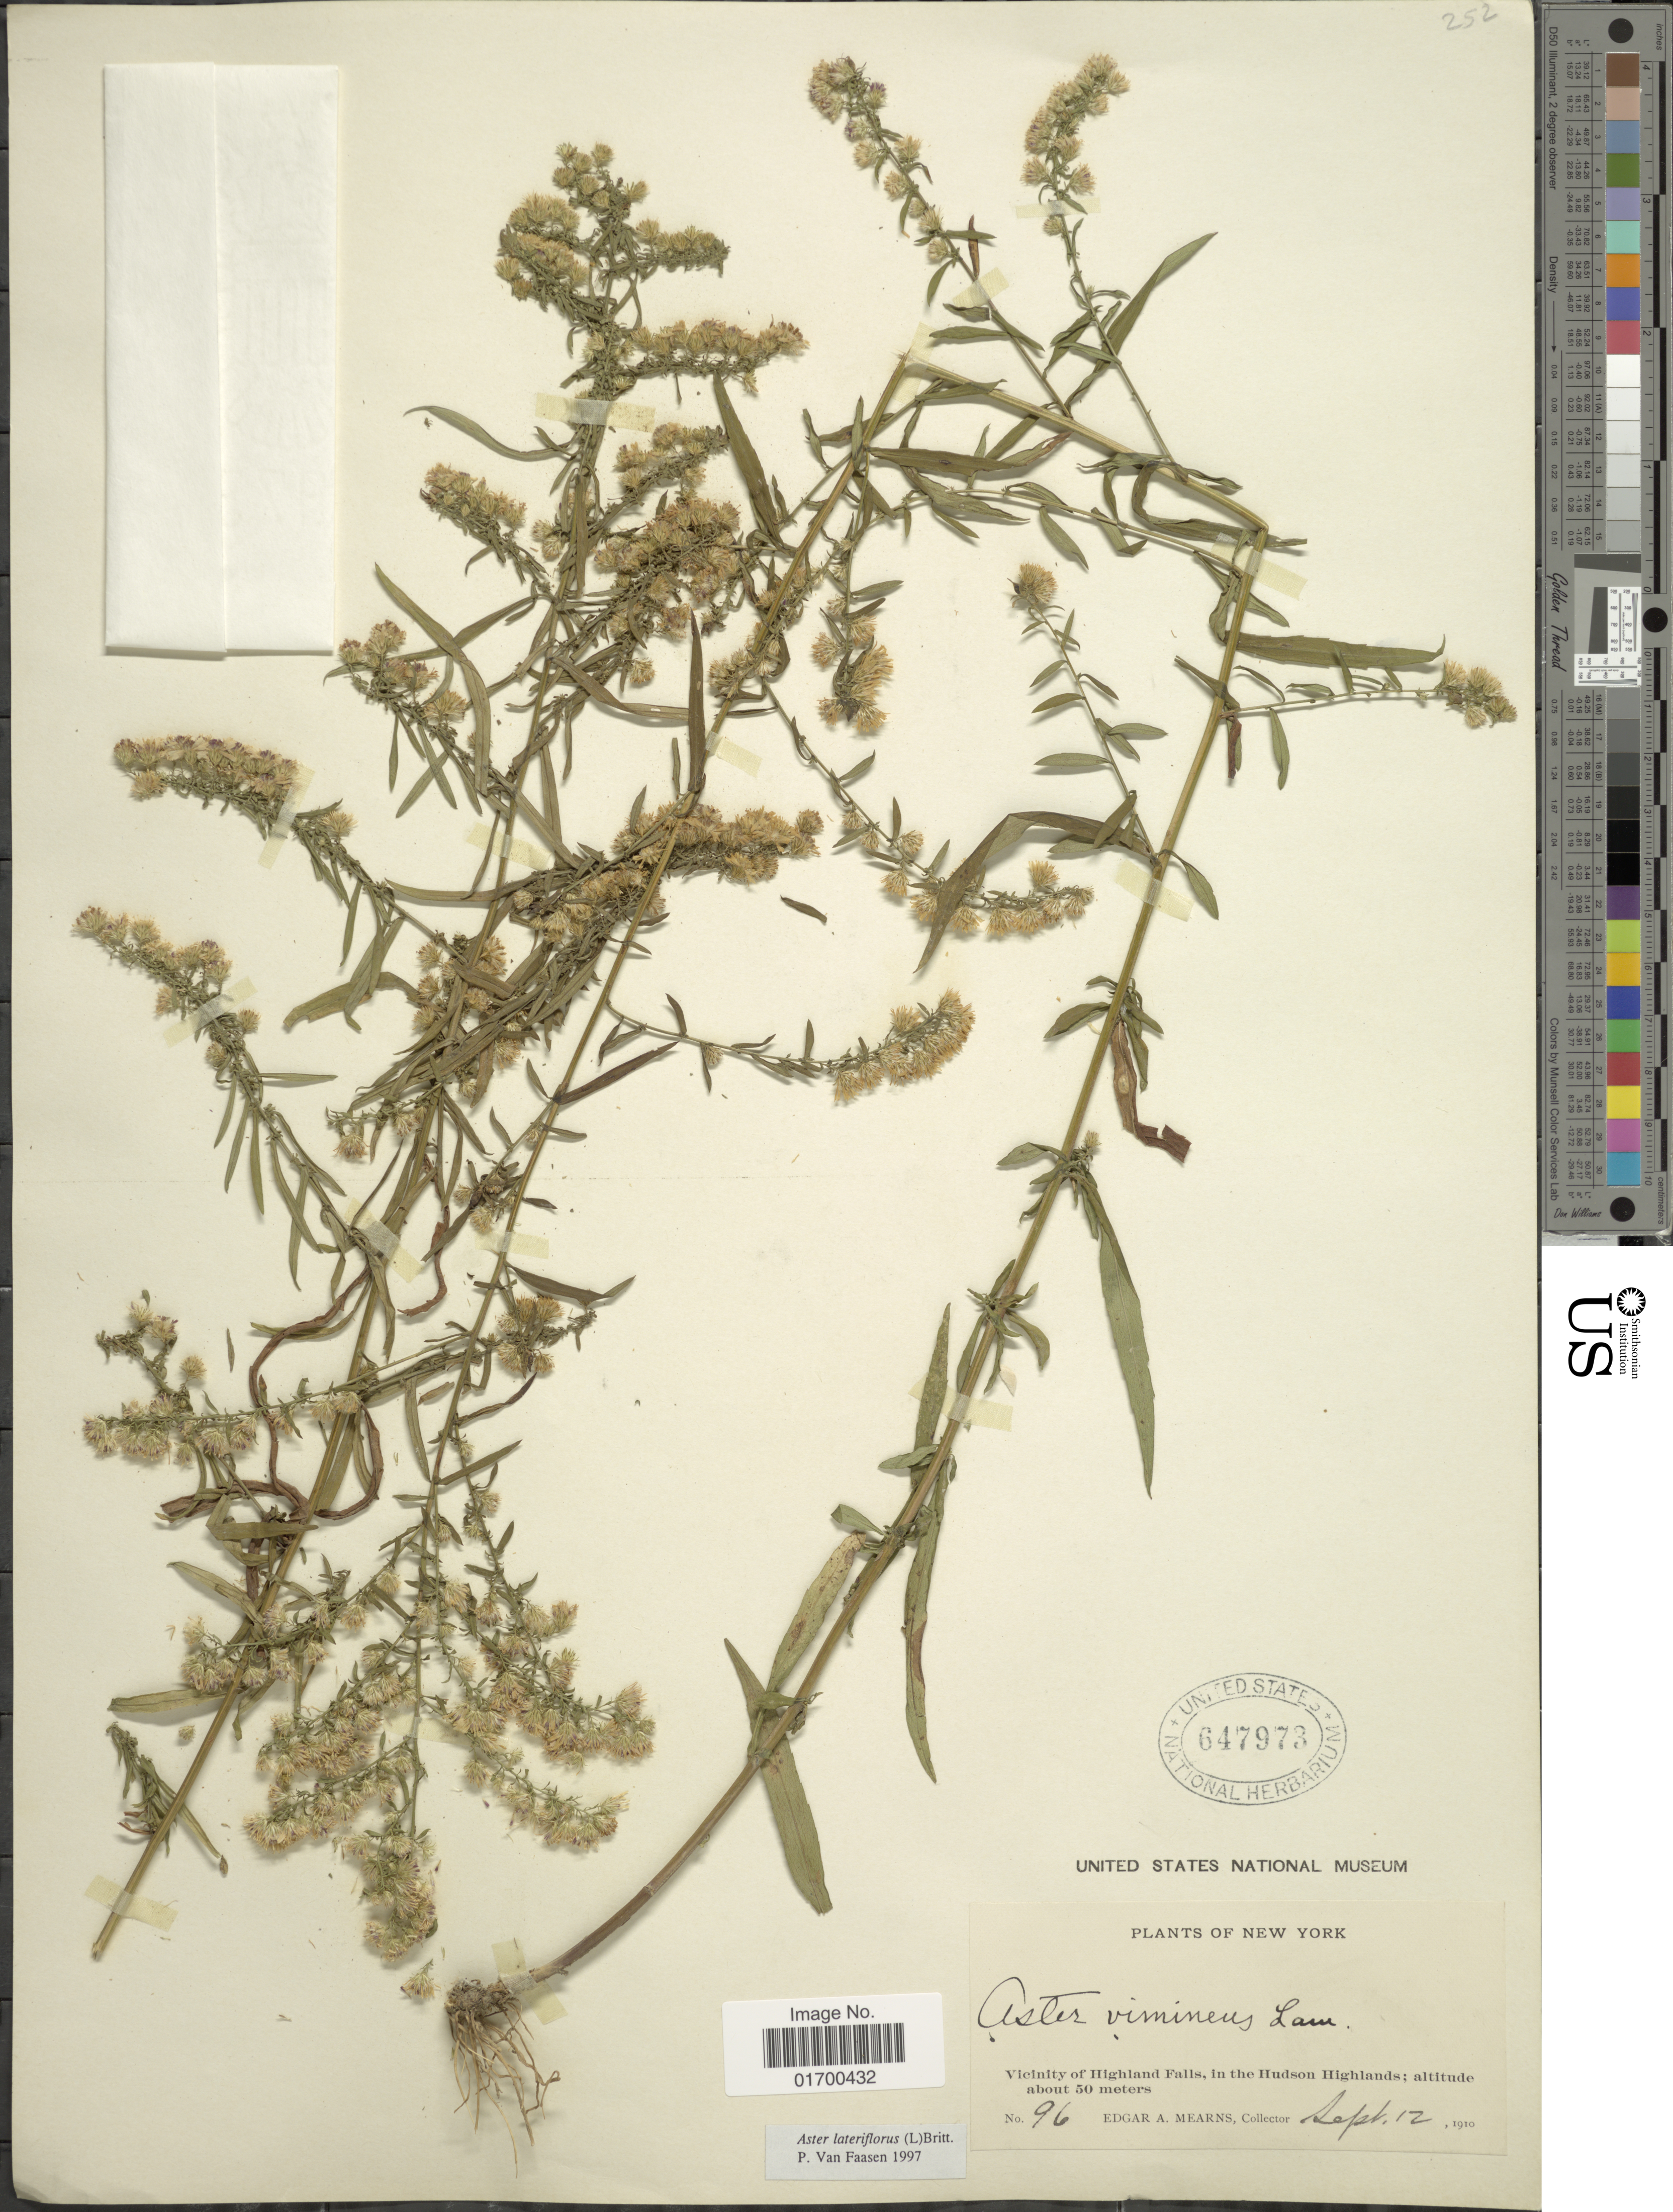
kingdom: Plantae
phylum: Tracheophyta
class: Magnoliopsida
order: Asterales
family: Asteraceae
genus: Symphyotrichum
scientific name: Symphyotrichum lateriflorum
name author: (L.) Á. Löve & D. Löve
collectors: E. A. Mearns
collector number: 96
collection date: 1910-09-12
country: United States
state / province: New York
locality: Vicinity of Highland Falls, in the Hudson Highlands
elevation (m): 50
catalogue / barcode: US 647973